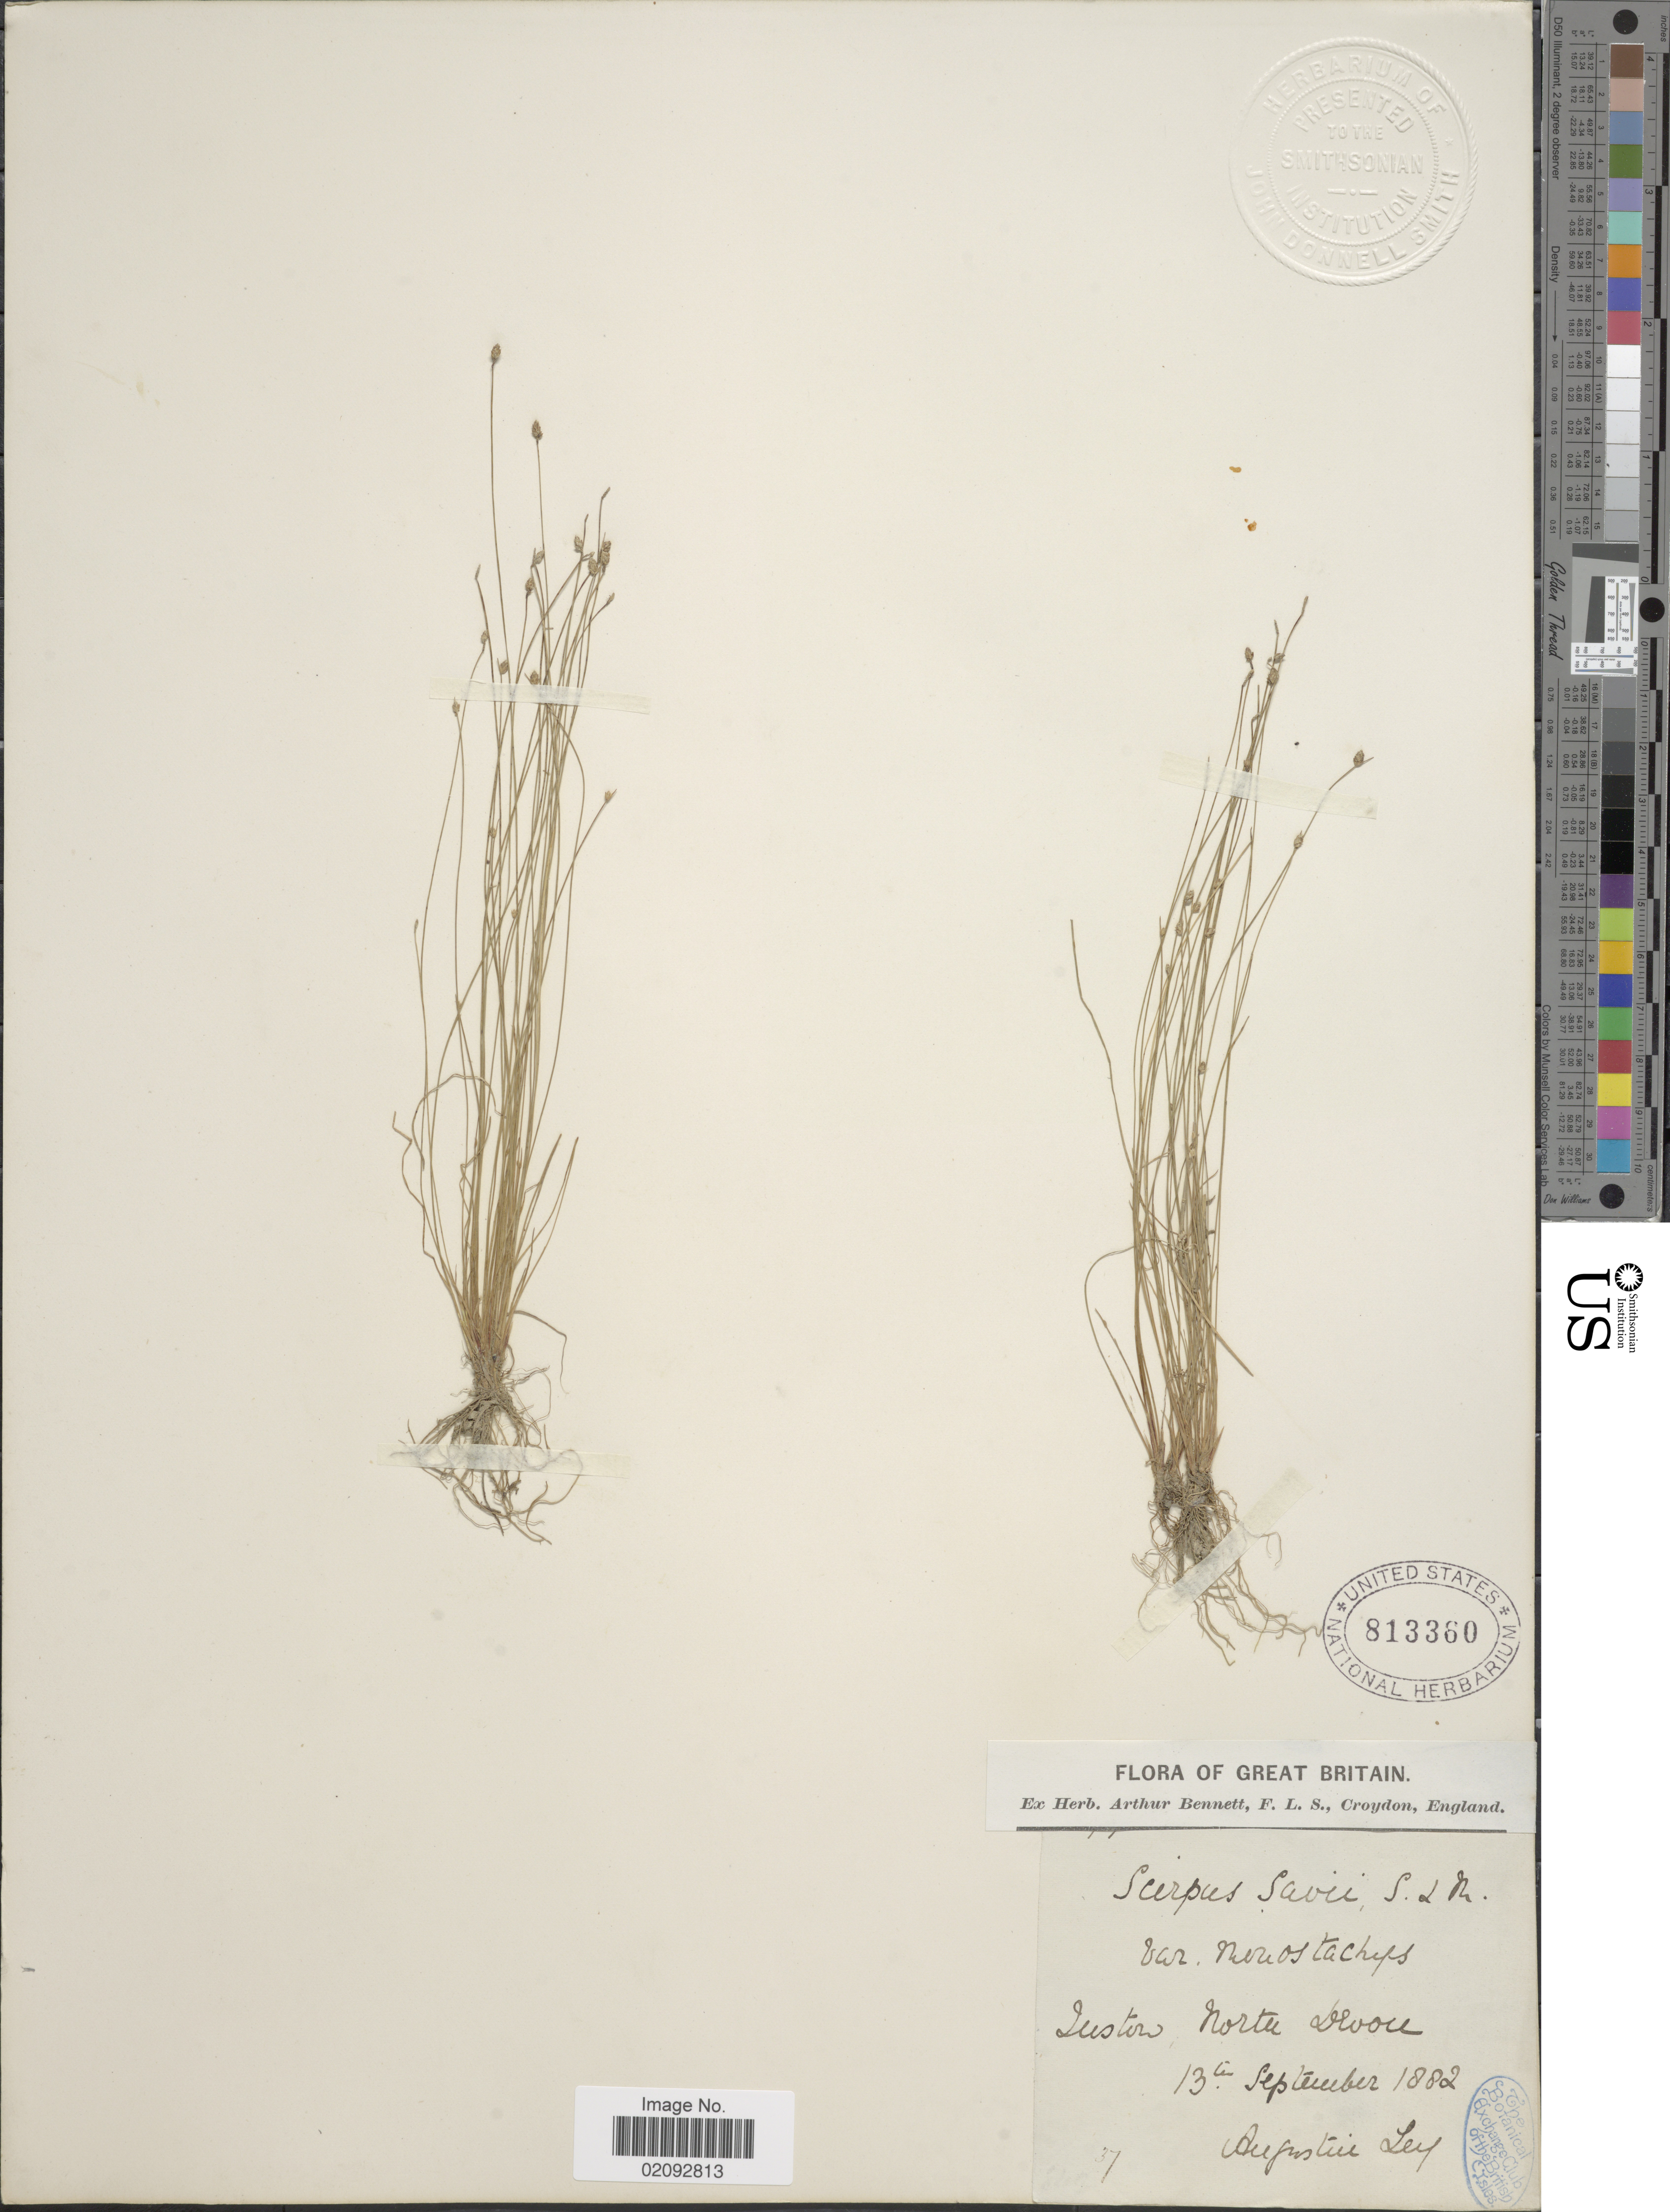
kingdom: Plantae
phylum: Tracheophyta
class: Liliopsida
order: Poales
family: Cyperaceae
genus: Isolepis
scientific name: Isolepis cernua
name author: (Vahl) Roem. & Schult.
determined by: Strong, Mark T., (BOT), Smithsonian Institution - National Museum of Natural History (UNITED STATES)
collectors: ex herb. Arthur Bennett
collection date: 1882-09-13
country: United Kingdom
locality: Great Britain, Luston Norte [illegible text]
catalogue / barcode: US 813360